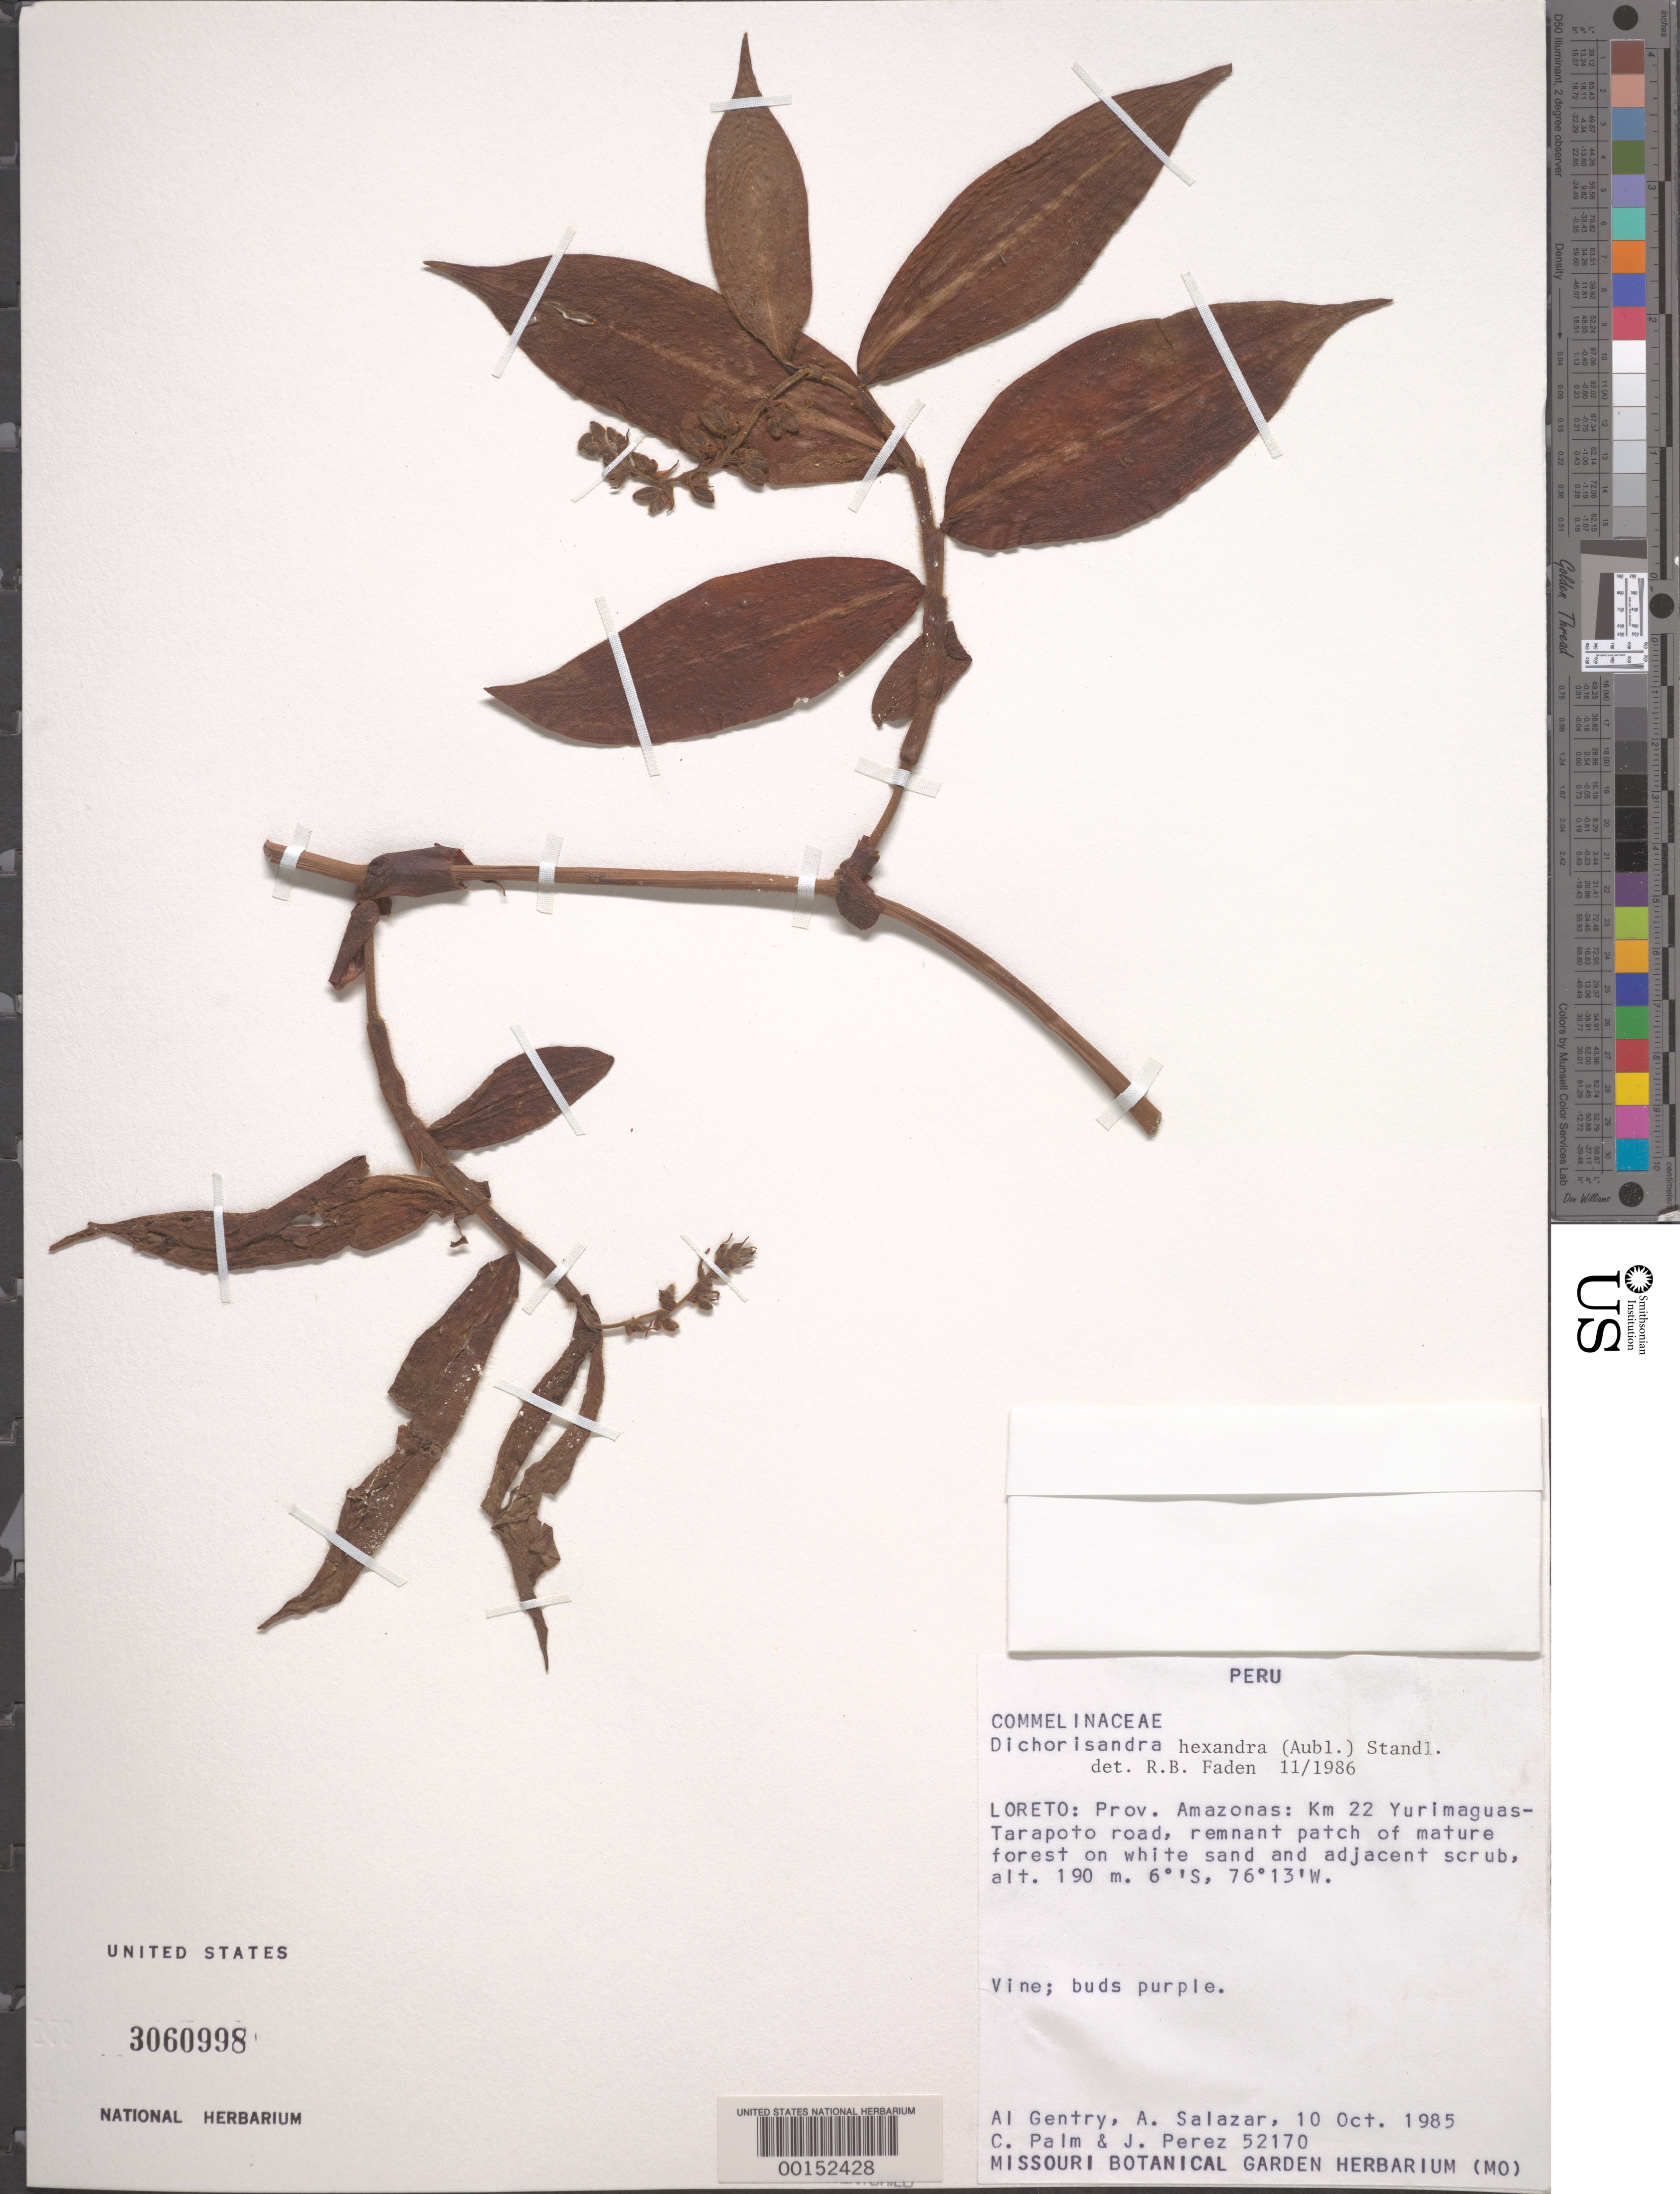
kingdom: Plantae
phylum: Tracheophyta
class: Liliopsida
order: Commelinales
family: Commelinaceae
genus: Dichorisandra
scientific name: Dichorisandra hexandra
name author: (Aubl.) Standl.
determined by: Faden, Robert B., (US), Smithsonian Institution - National Museum of Natural History (UNITED STATES)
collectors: A. H. Gentry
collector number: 52170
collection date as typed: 10 Oct 1985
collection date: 1985-10-10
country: Peru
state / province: Loreto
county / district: Alto Amazonas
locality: Km 22 yurimaguas-tarapoto rd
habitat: Remnant patch of mature forest on white sand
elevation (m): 190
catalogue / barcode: US 3060998